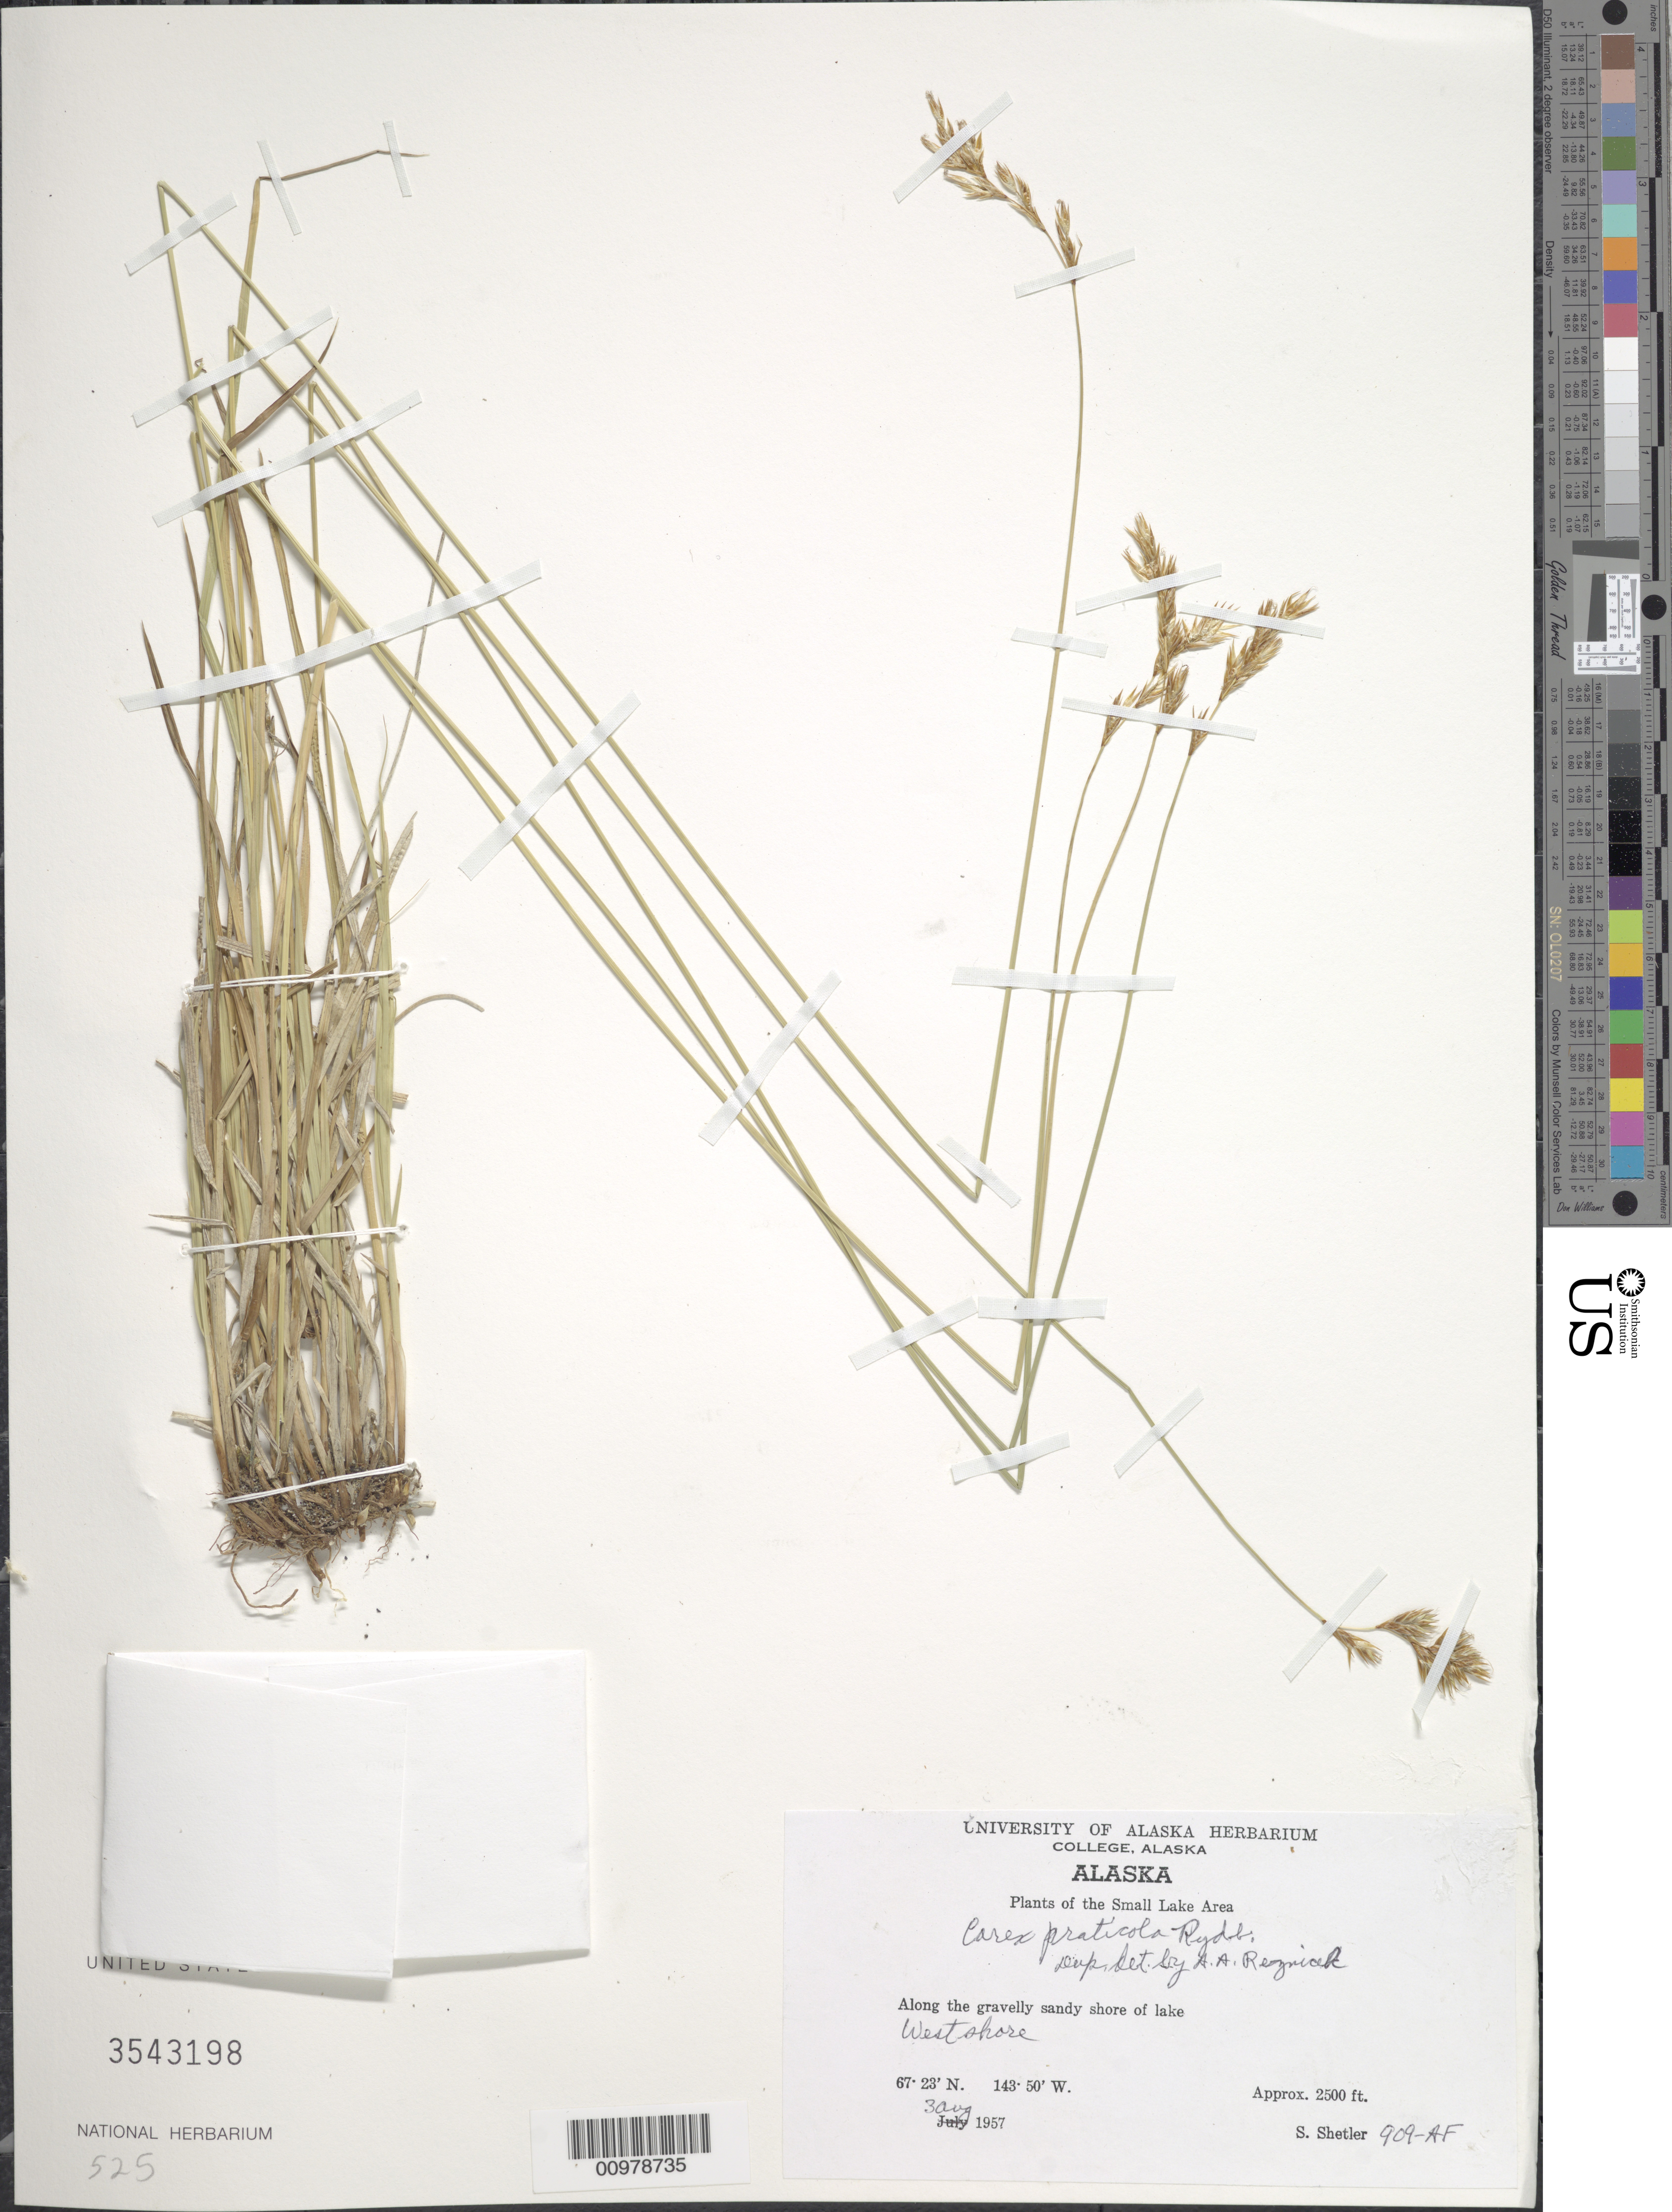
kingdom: Plantae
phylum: Tracheophyta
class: Liliopsida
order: Poales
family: Cyperaceae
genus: Carex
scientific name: Carex praticola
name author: Rydb.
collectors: S. Shetler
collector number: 909-Af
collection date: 1957-08-03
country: United States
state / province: Alaska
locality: Small Lake Area, Along the gravelly sandy shore of lake, West shore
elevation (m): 762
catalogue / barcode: US 3543198